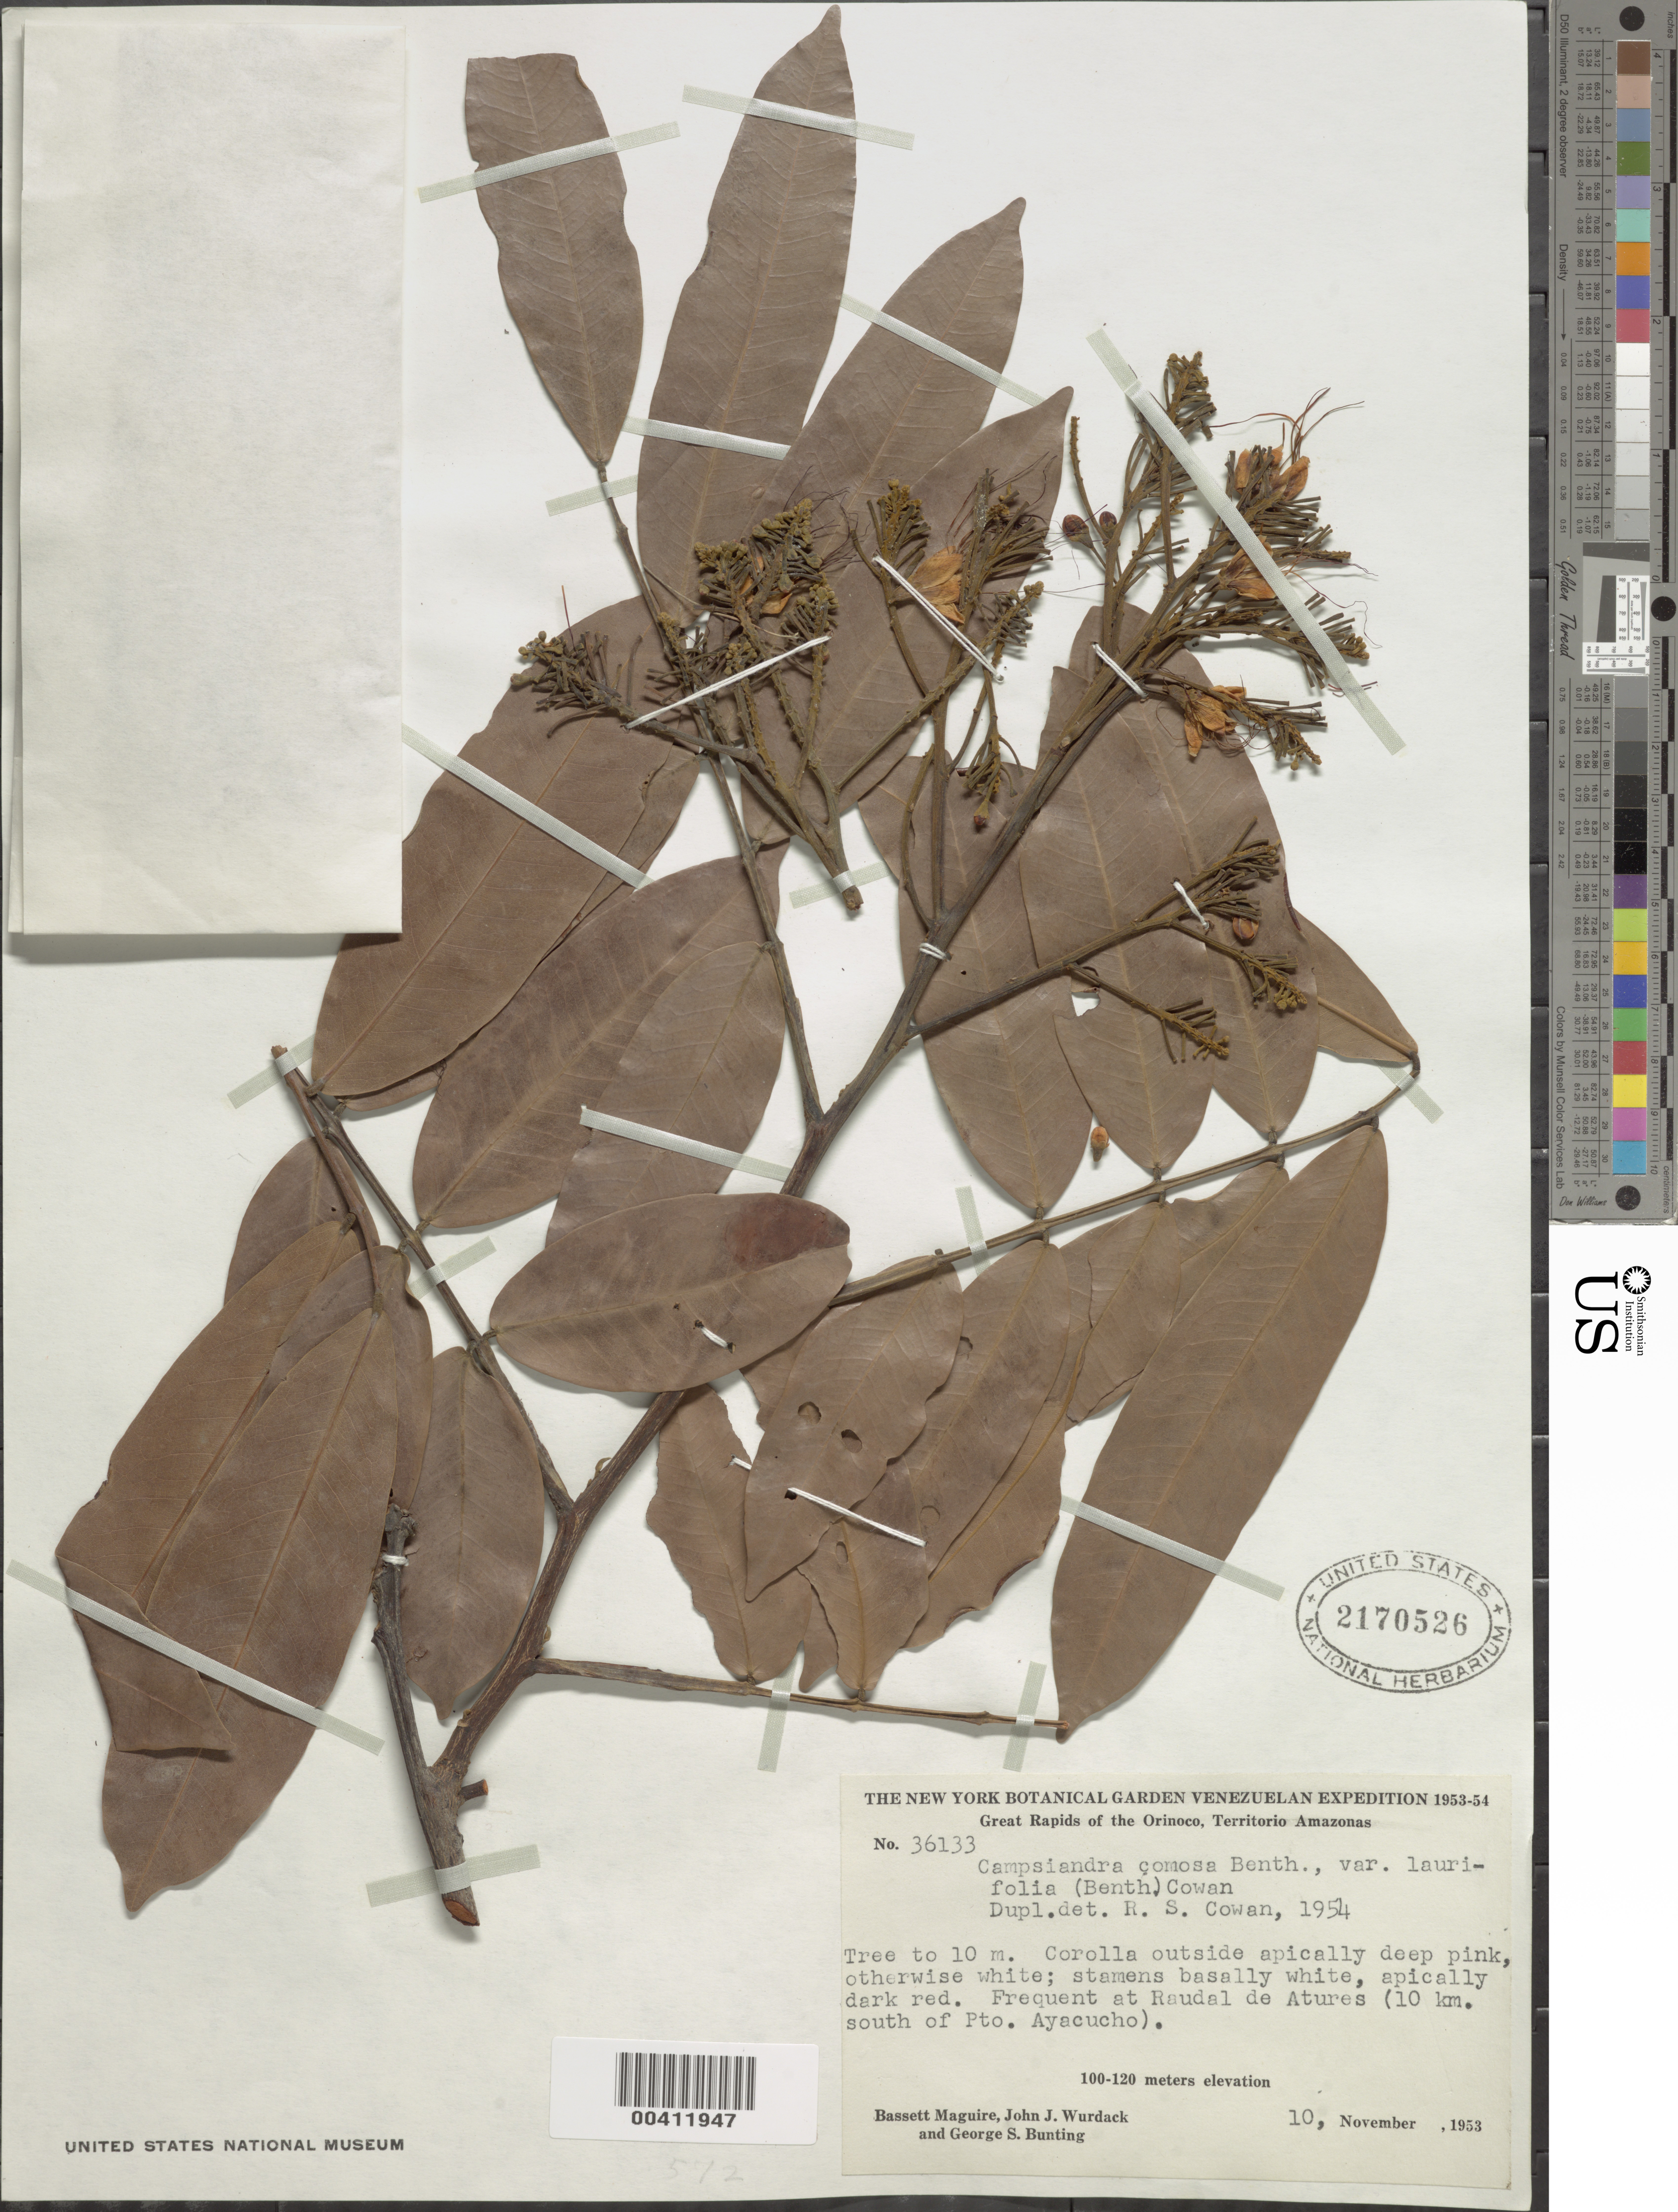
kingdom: Plantae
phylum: Tracheophyta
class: Magnoliopsida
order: Fabales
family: Fabaceae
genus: Campsiandra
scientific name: Campsiandra comosa var. laurifolia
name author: (Benth.) R.S. Cowan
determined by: Cowan, R. S.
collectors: B. Maguire, J. J. Wurdack & G. S. Bunting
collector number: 36133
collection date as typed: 10 Nov 1953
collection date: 1953-11-10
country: Venezuela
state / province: Amazonas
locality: Raudal de atures, 10 km below pto. ayacucho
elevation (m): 100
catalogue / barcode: US 2170526